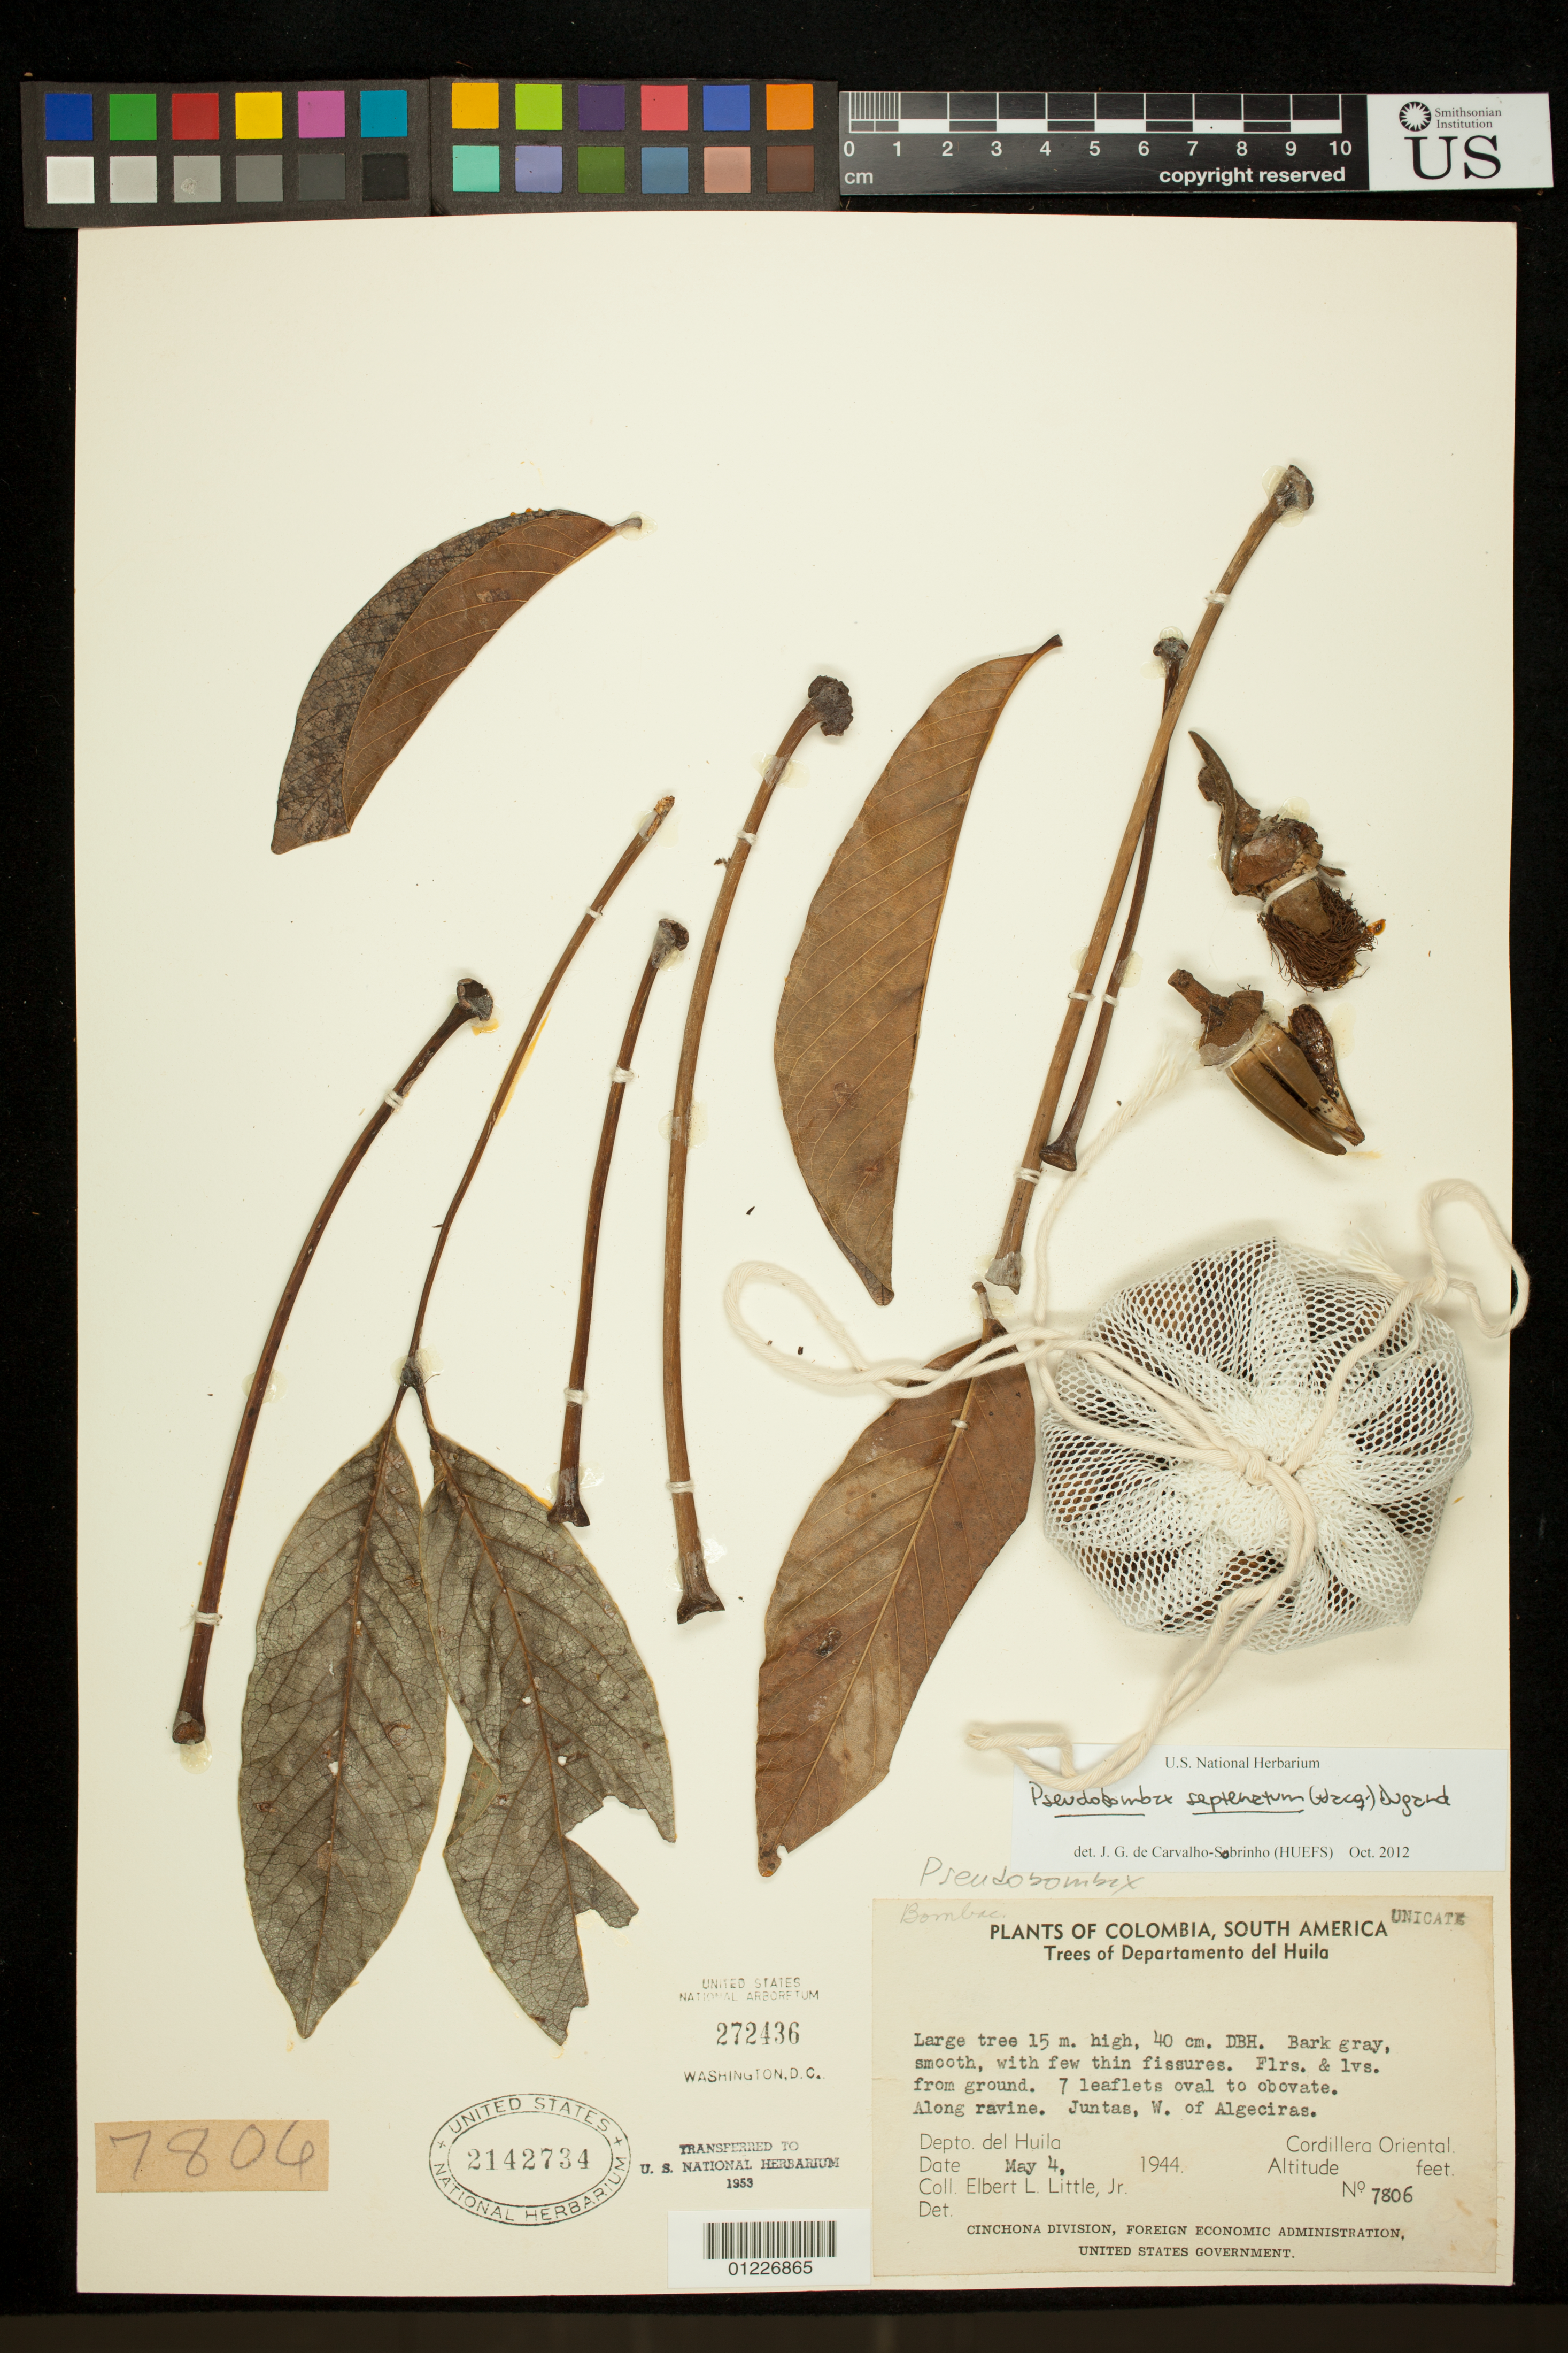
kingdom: Plantae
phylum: Tracheophyta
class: Magnoliopsida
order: Malvales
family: Malvaceae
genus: Pseudobombax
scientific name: Pseudobombax septenatum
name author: (Jacq.) Dugand G.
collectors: E. L. Little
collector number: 7806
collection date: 1944-05-04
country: Colombia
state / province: Huila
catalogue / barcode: US 2142734